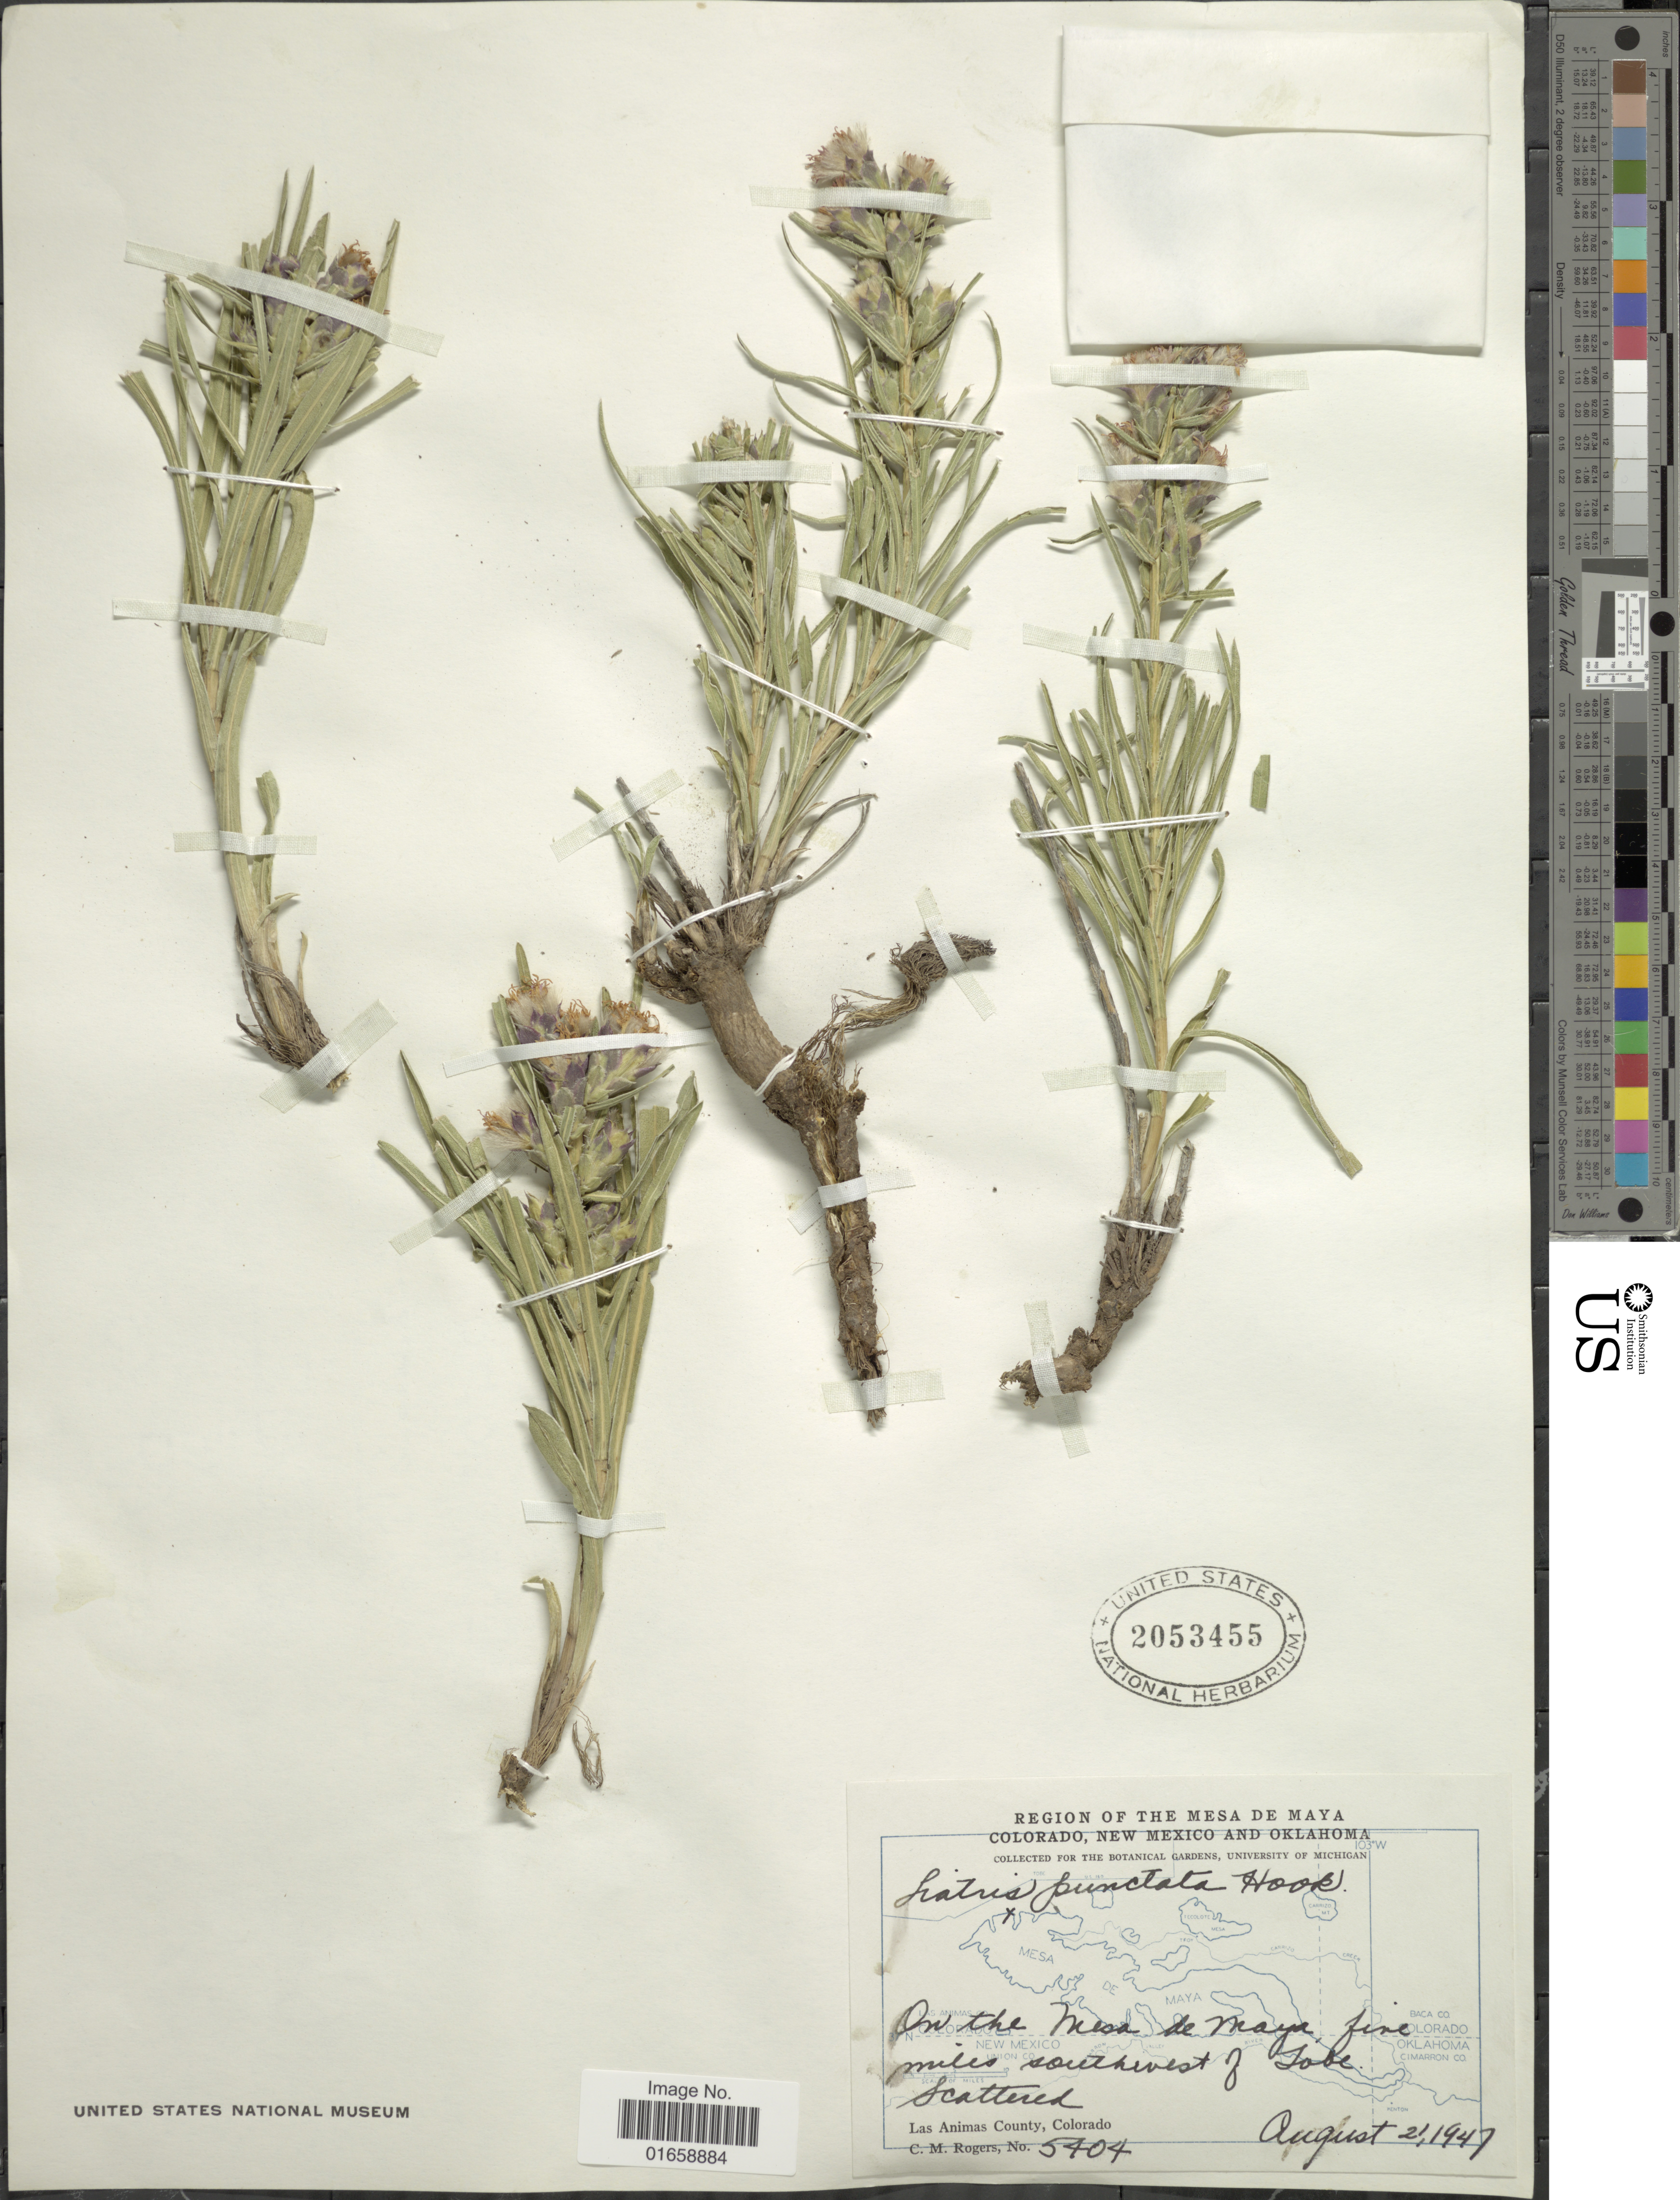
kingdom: Plantae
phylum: Tracheophyta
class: Magnoliopsida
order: Asterales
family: Asteraceae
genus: Liatris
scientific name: Liatris punctata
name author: Hook.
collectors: C. M. Rogers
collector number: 5404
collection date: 1947-08-21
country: United States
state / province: Colorado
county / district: Las Animas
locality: On the Mesa de Maya, five miles southwest of Tobe.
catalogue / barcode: US 2053455